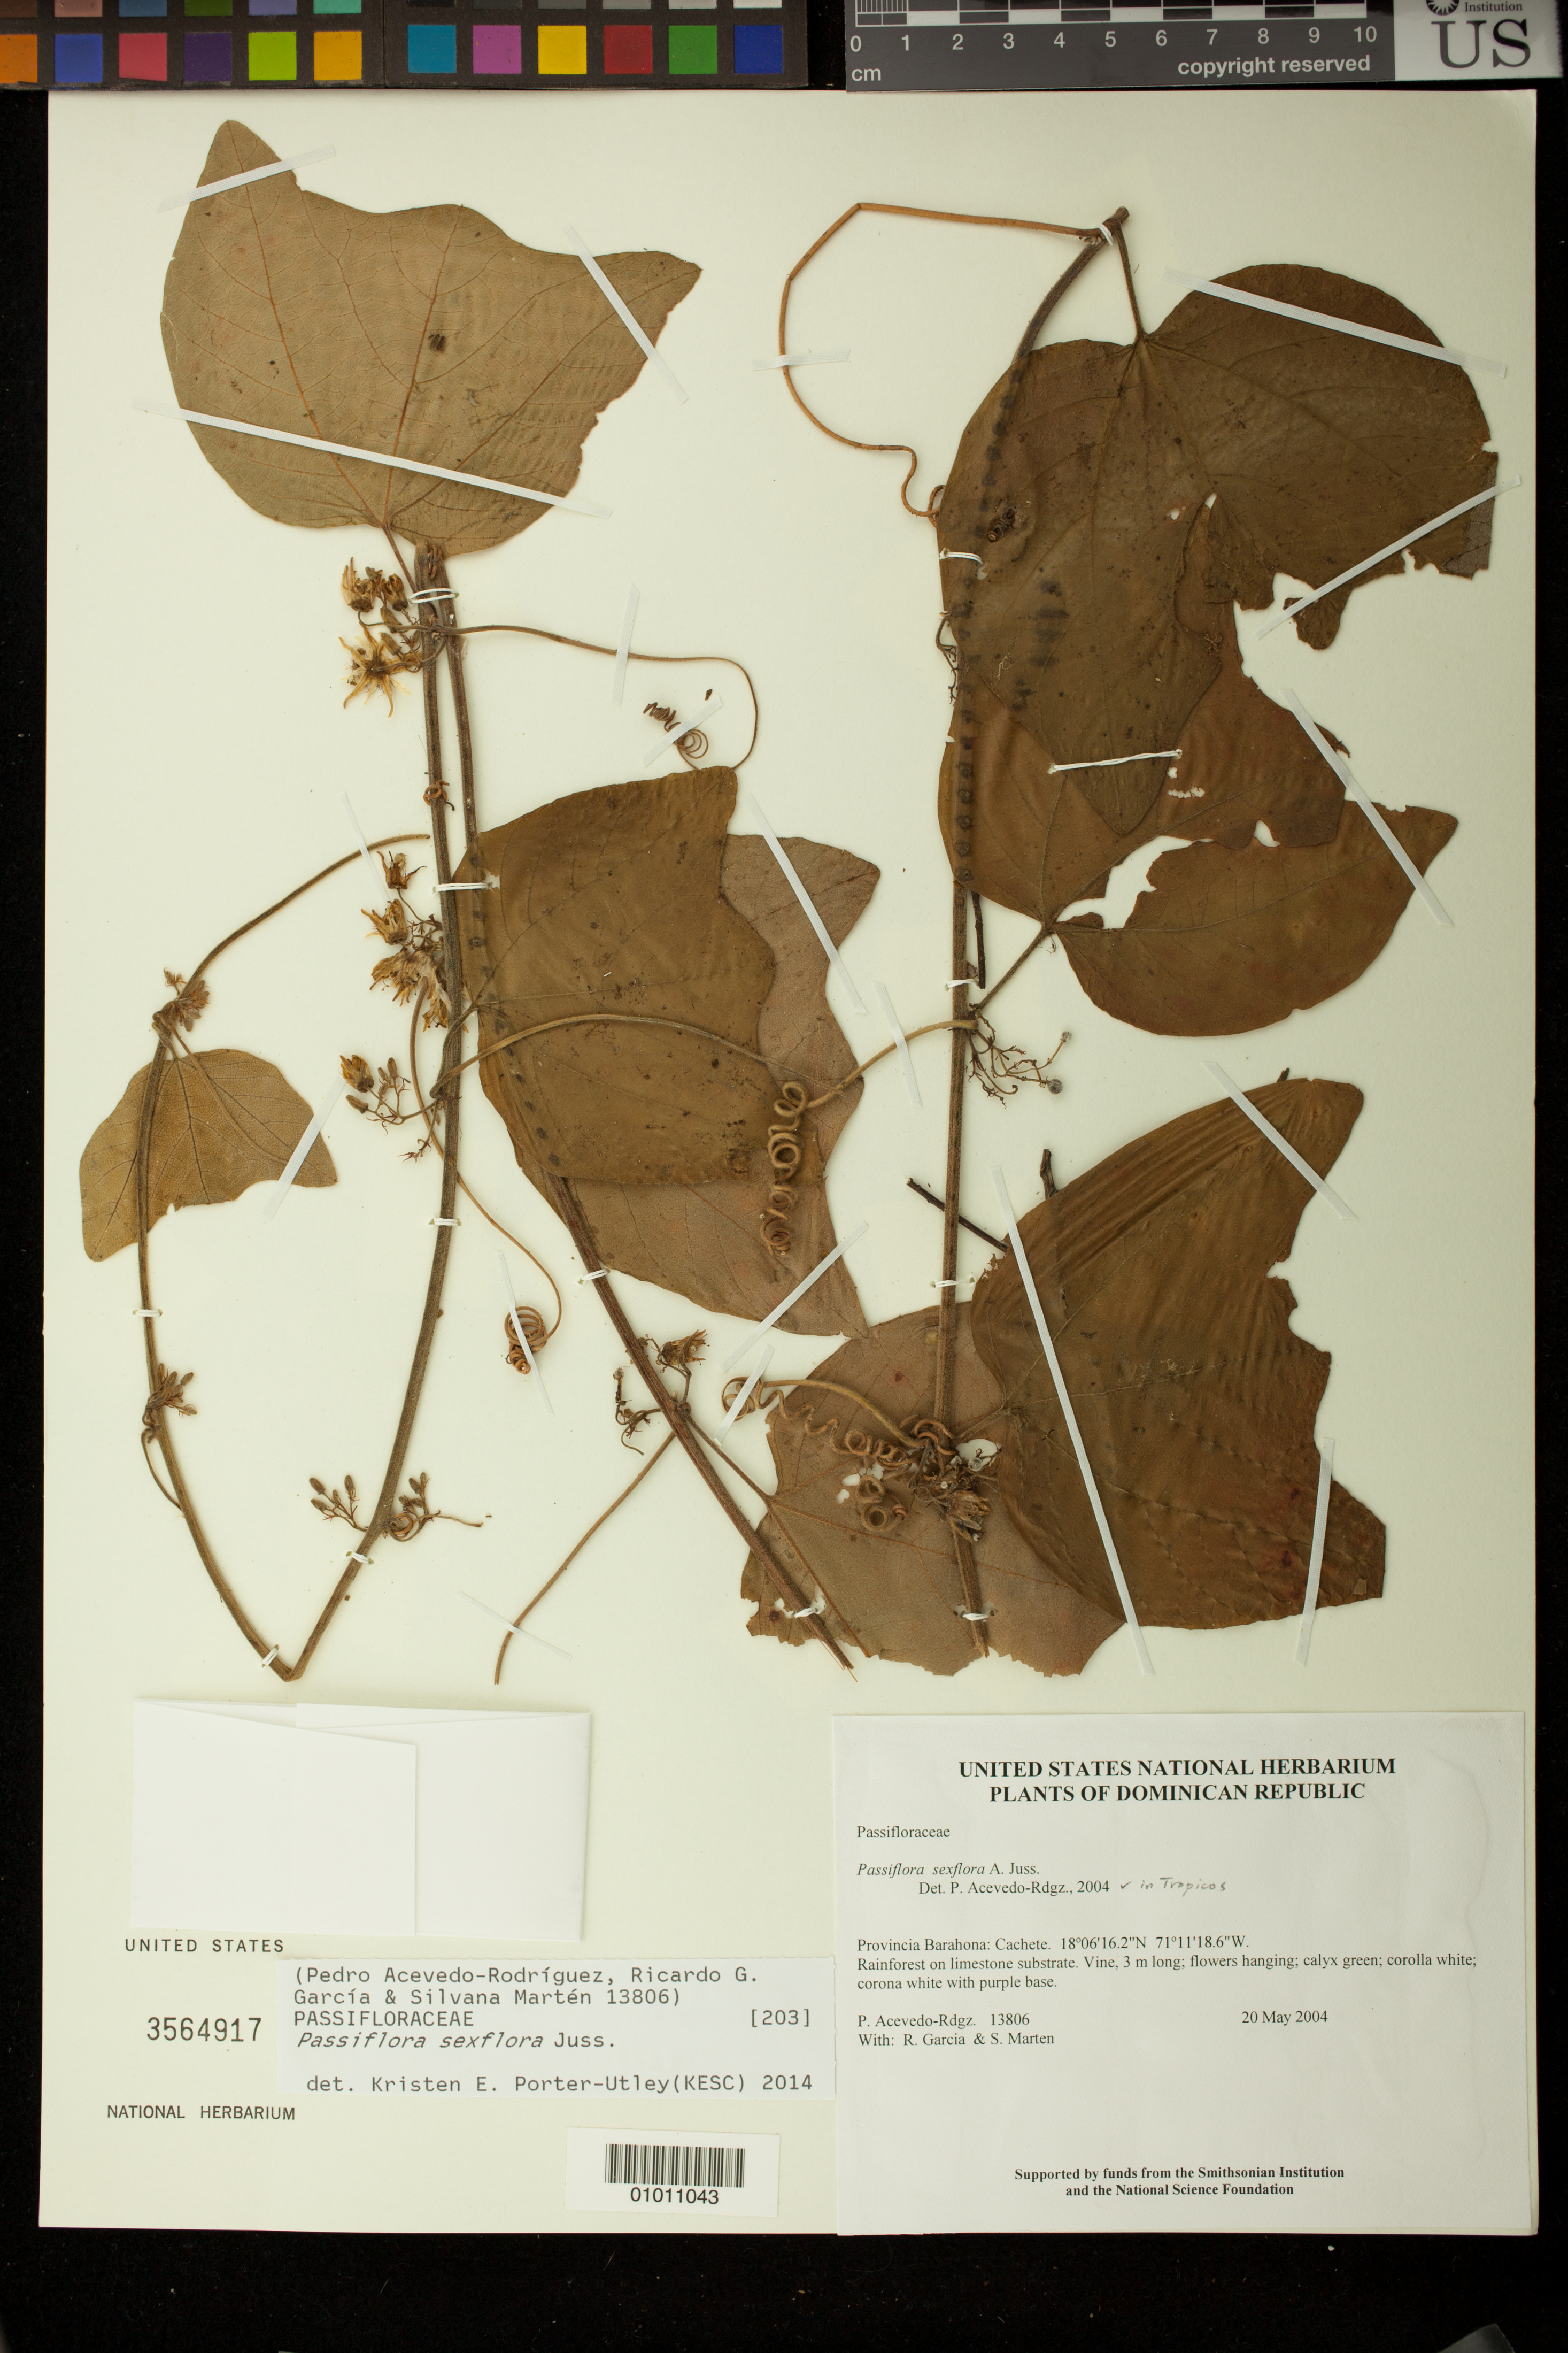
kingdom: Plantae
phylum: Tracheophyta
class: Magnoliopsida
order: Malpighiales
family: Passifloraceae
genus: Passiflora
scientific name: Passiflora sexflora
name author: Juss.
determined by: Acevedo-Rodríguez, P., (BOT), Smithsonian Institution - National Museum of Natural History (UNITED STATES)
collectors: P. Acevedo-Rodr., R. G. García & S. Marten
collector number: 13806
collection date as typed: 20 May 2004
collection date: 2004-05-20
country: Dominican Republic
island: Hispaniola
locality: Provincia Barahona: Cachete.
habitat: Rainforest on limestone substrate.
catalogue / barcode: US 3564917